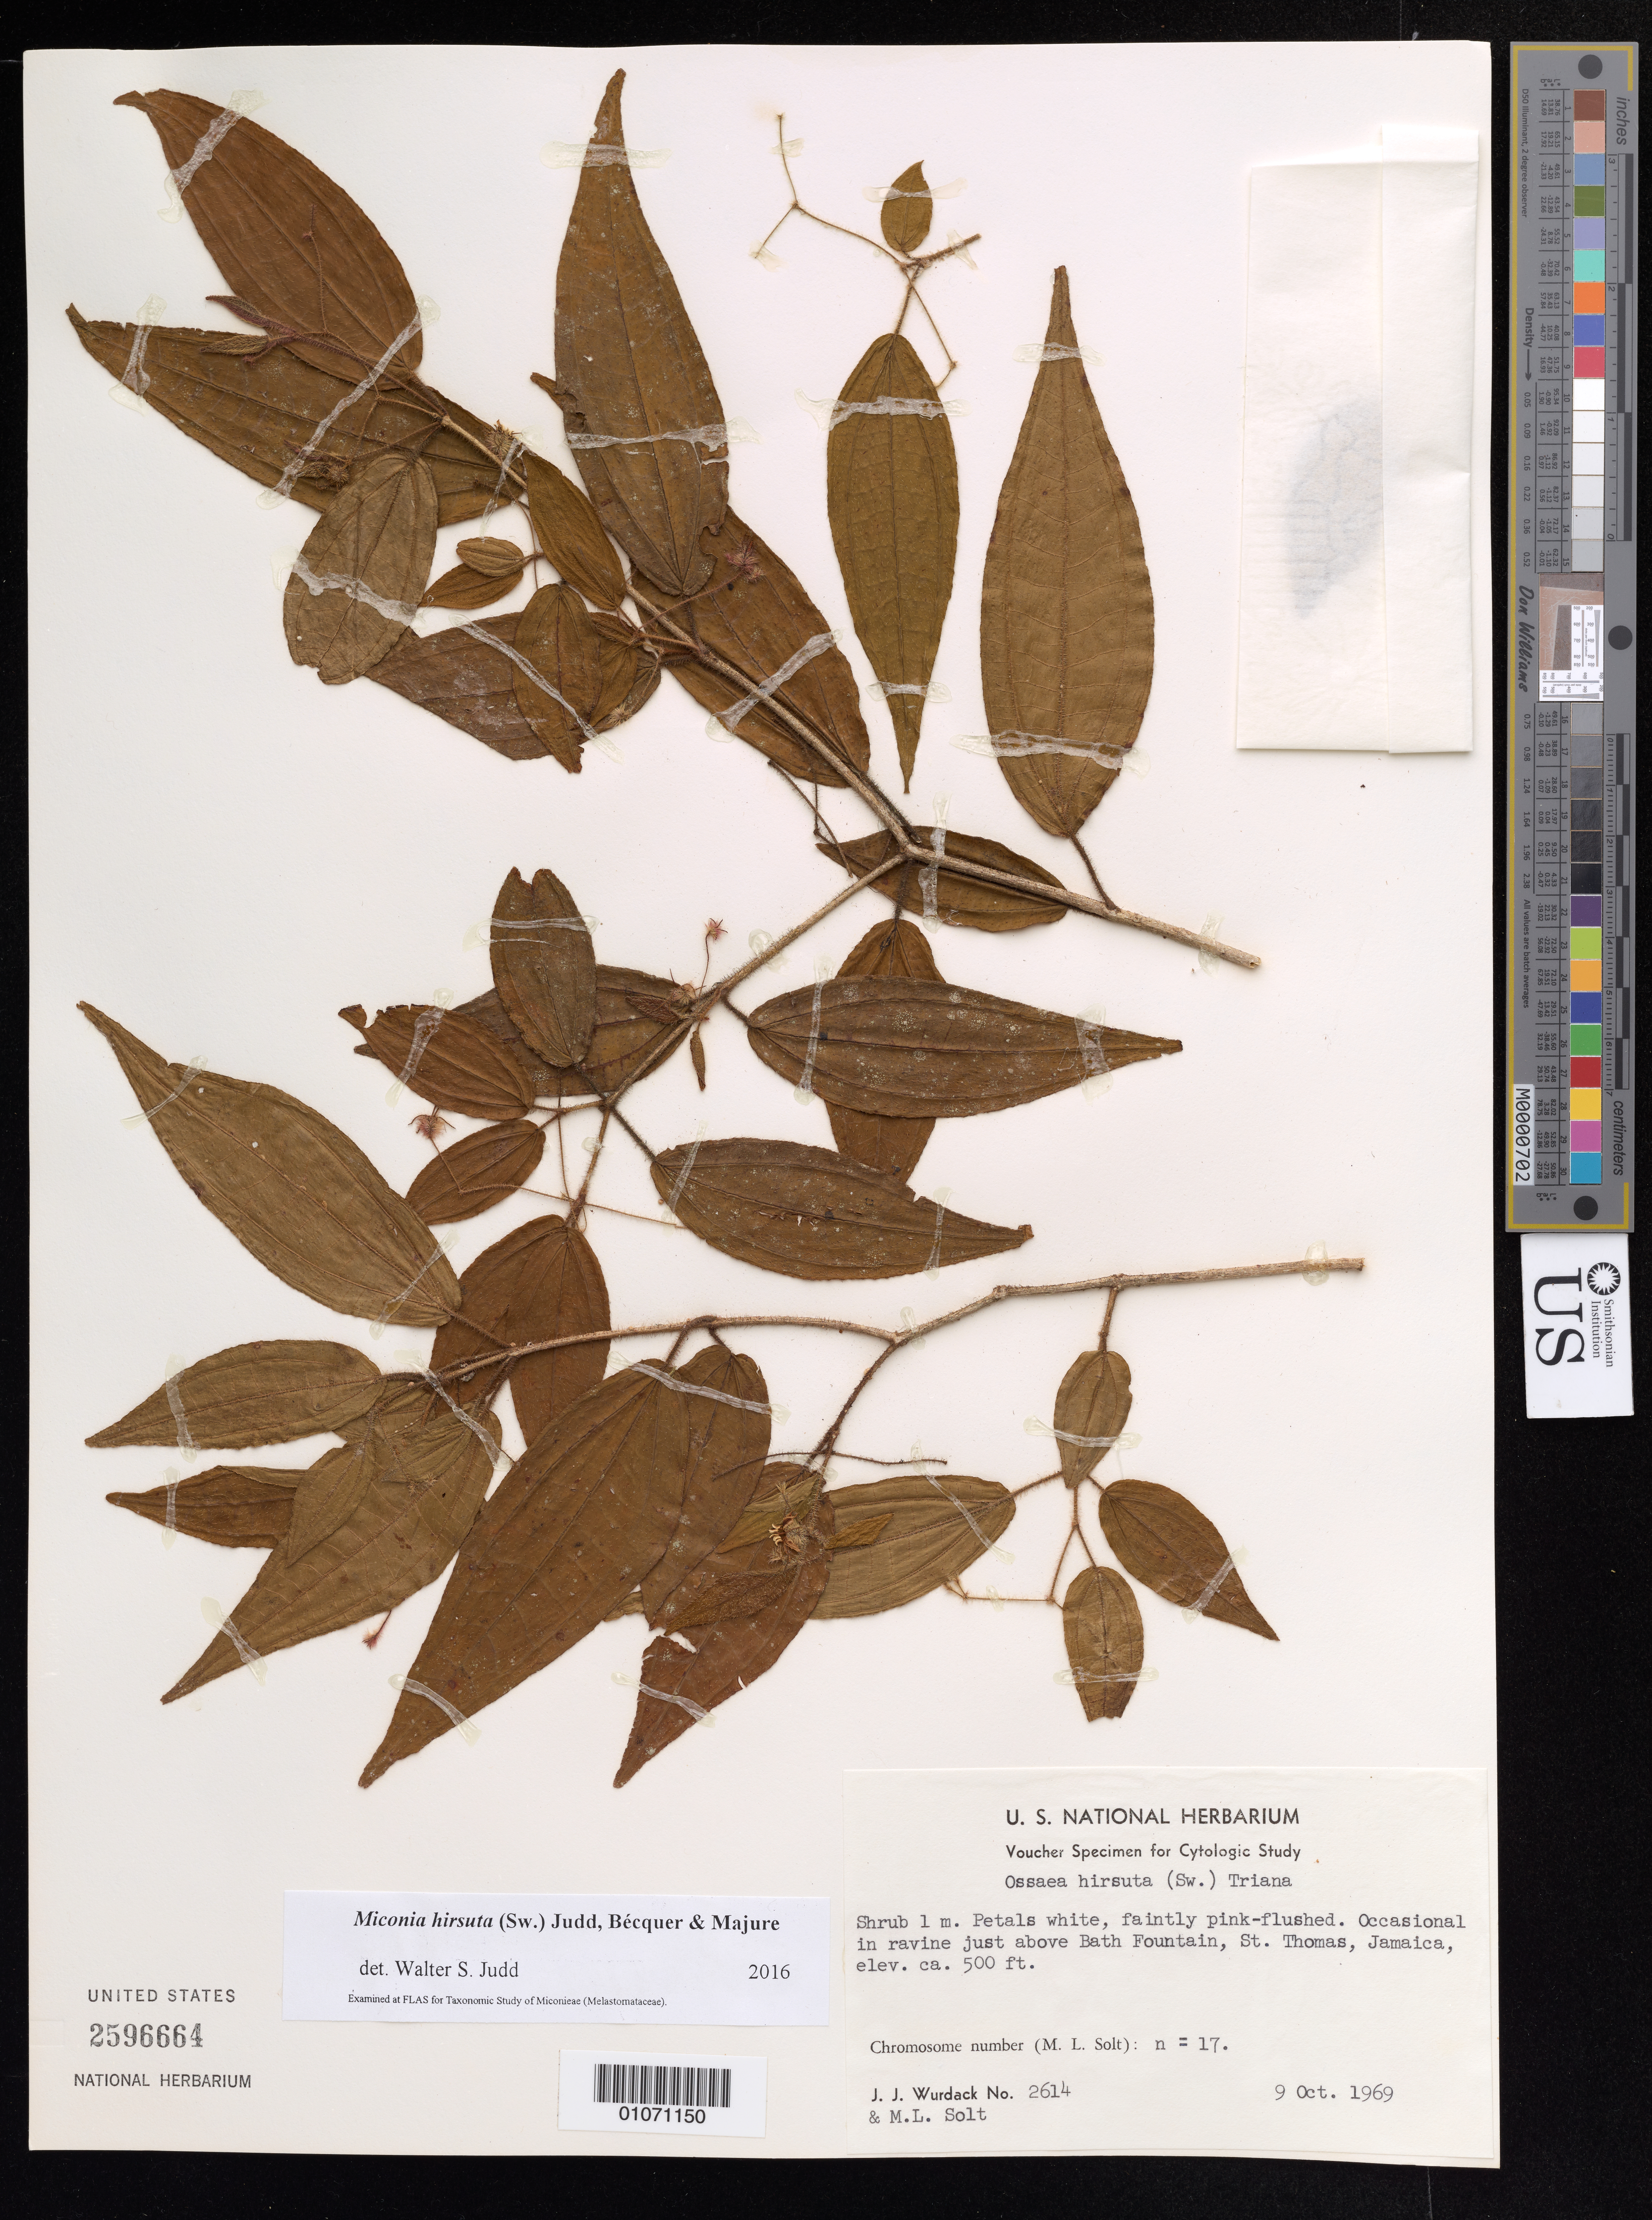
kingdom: Plantae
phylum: Tracheophyta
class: Magnoliopsida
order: Myrtales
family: Melastomataceae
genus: Miconia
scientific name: Miconia hirsuta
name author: (Sw.) Judd et al.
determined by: Judd, Walter S.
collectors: J. J. Wurdack & M. Solt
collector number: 2614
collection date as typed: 09 Oct 1969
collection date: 1969-10-09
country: Jamaica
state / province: Saint Thomas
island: Jamaica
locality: Bath Fountain, ravine just above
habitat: Occasional in ravine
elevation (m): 152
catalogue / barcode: US 2596664